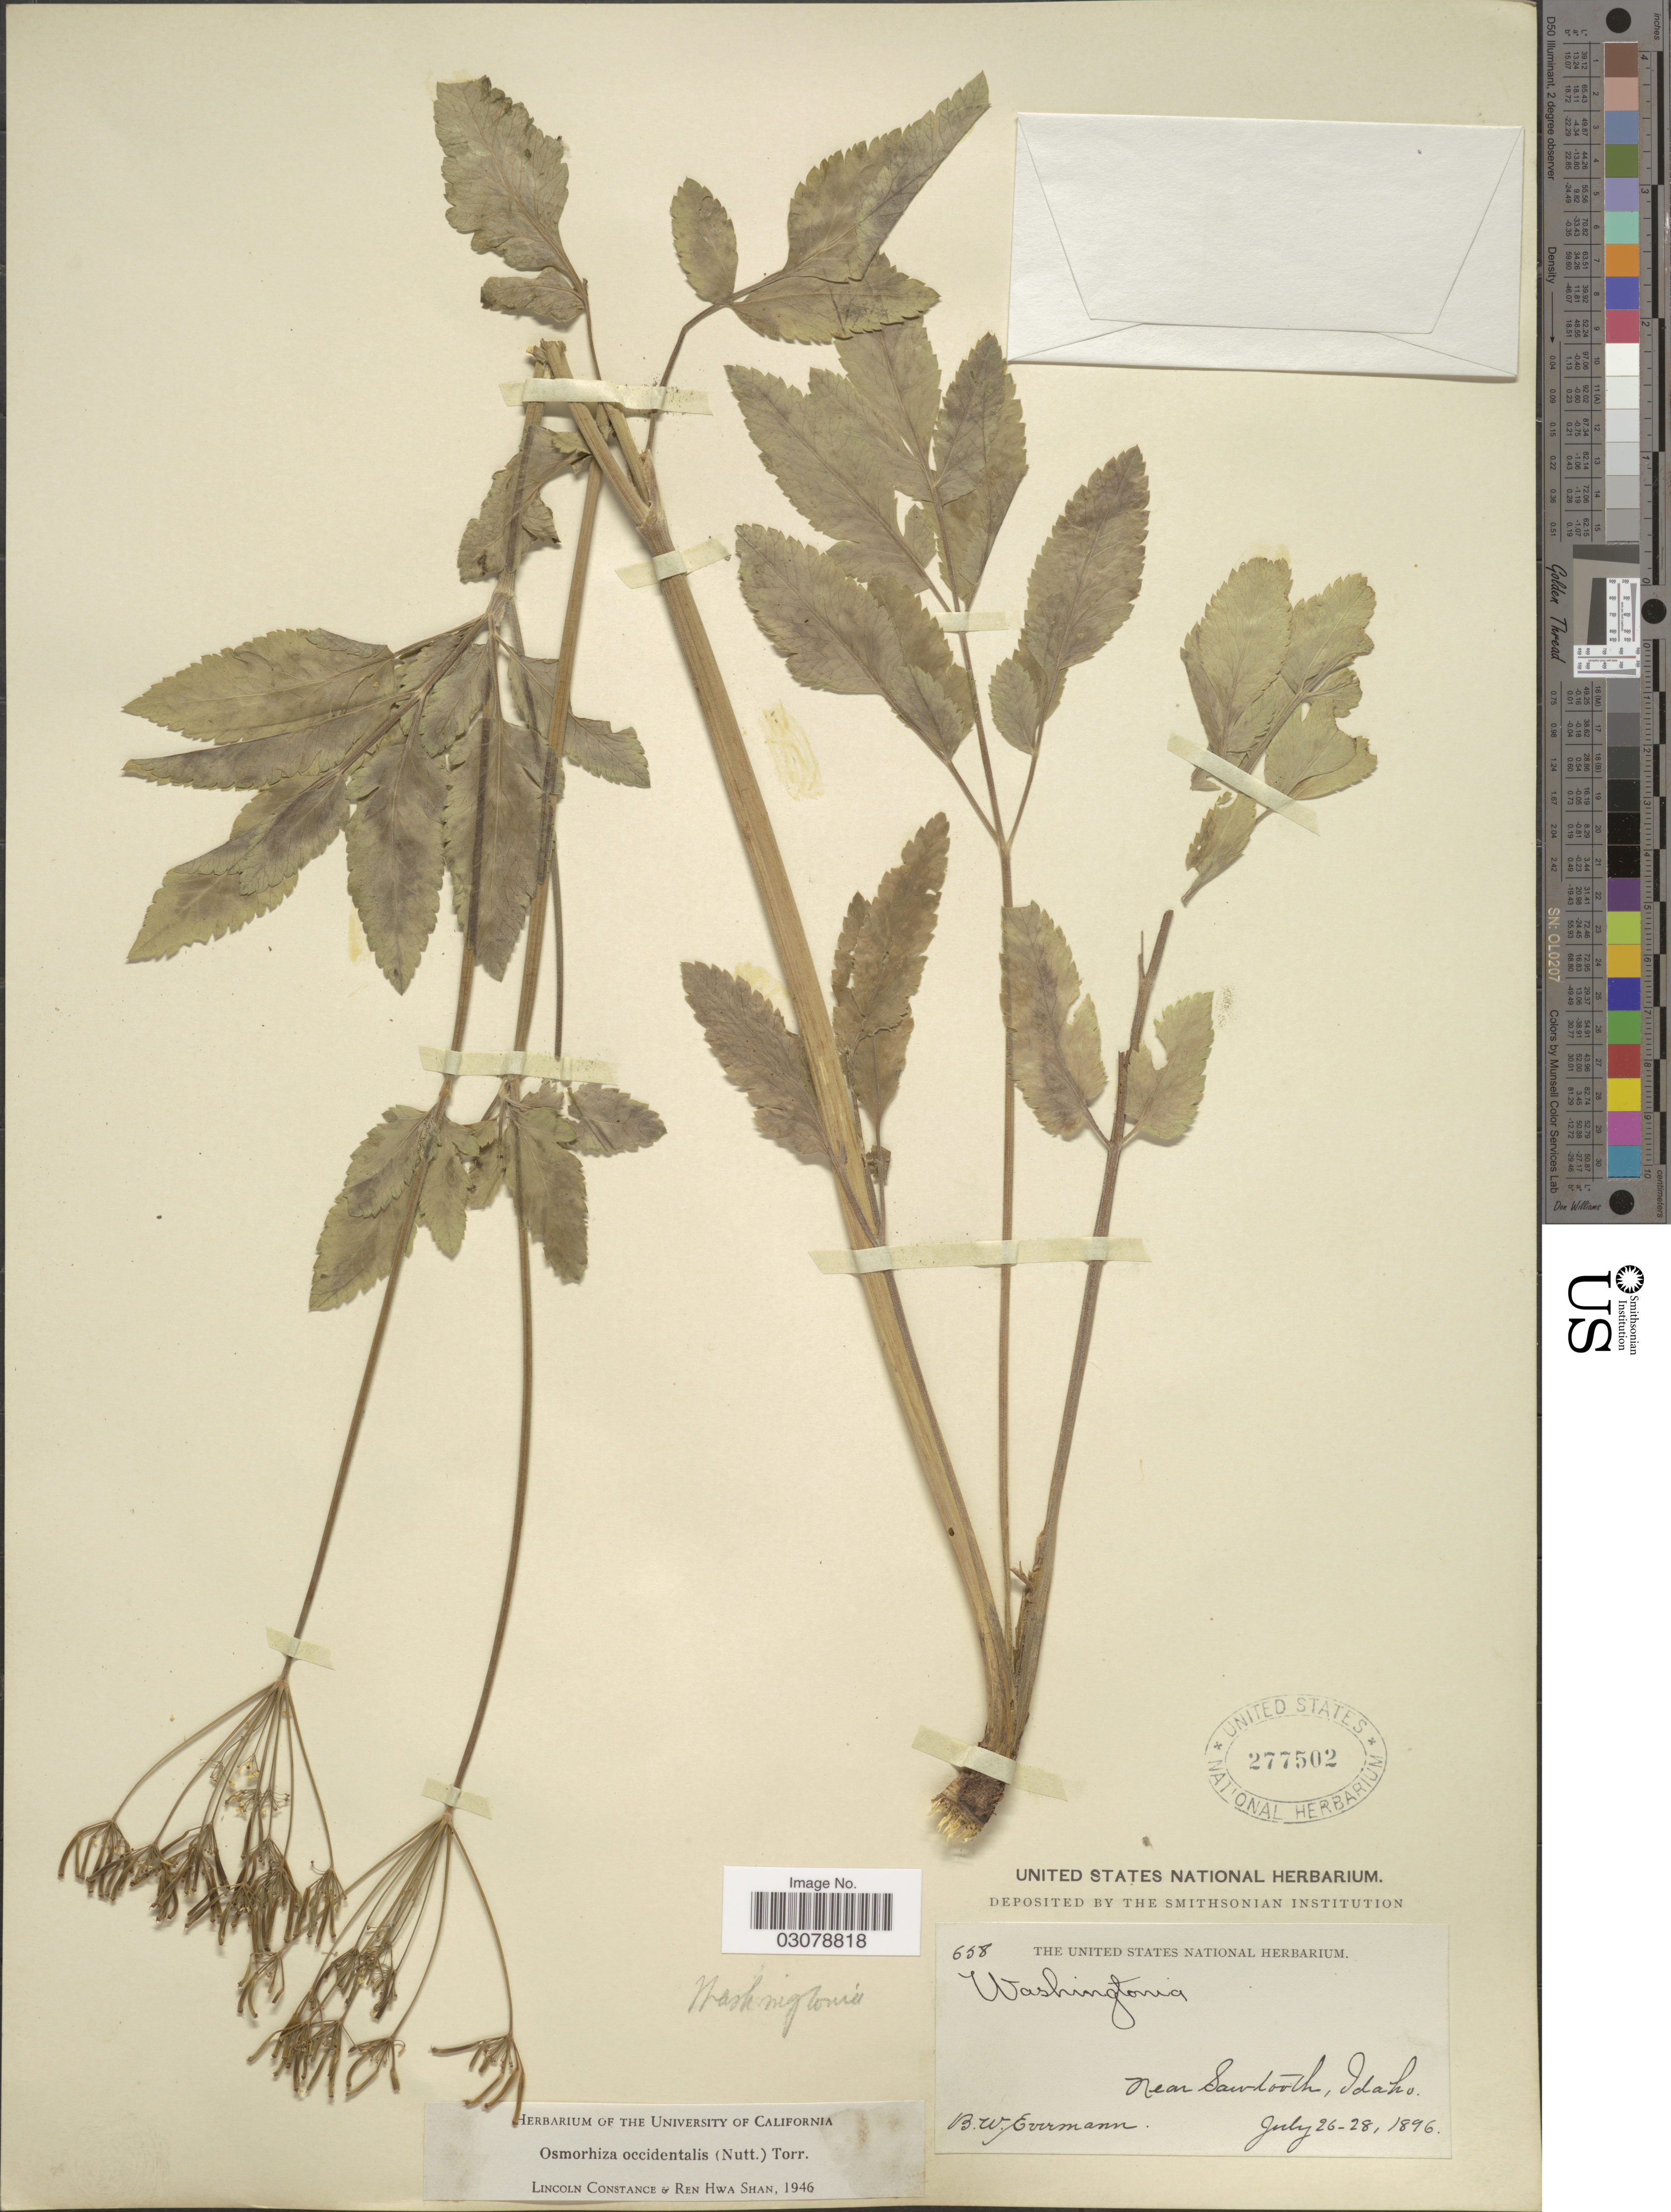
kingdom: Plantae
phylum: Tracheophyta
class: Magnoliopsida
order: Apiales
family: Apiaceae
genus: Osmorhiza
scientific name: Osmorhiza occidentalis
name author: (Nutt.) Torr.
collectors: B. W. Evermann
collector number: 658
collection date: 1896-07-26/1896-07-28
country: United States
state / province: Idaho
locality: Near Sawtooth, Idaho.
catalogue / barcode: US 277502